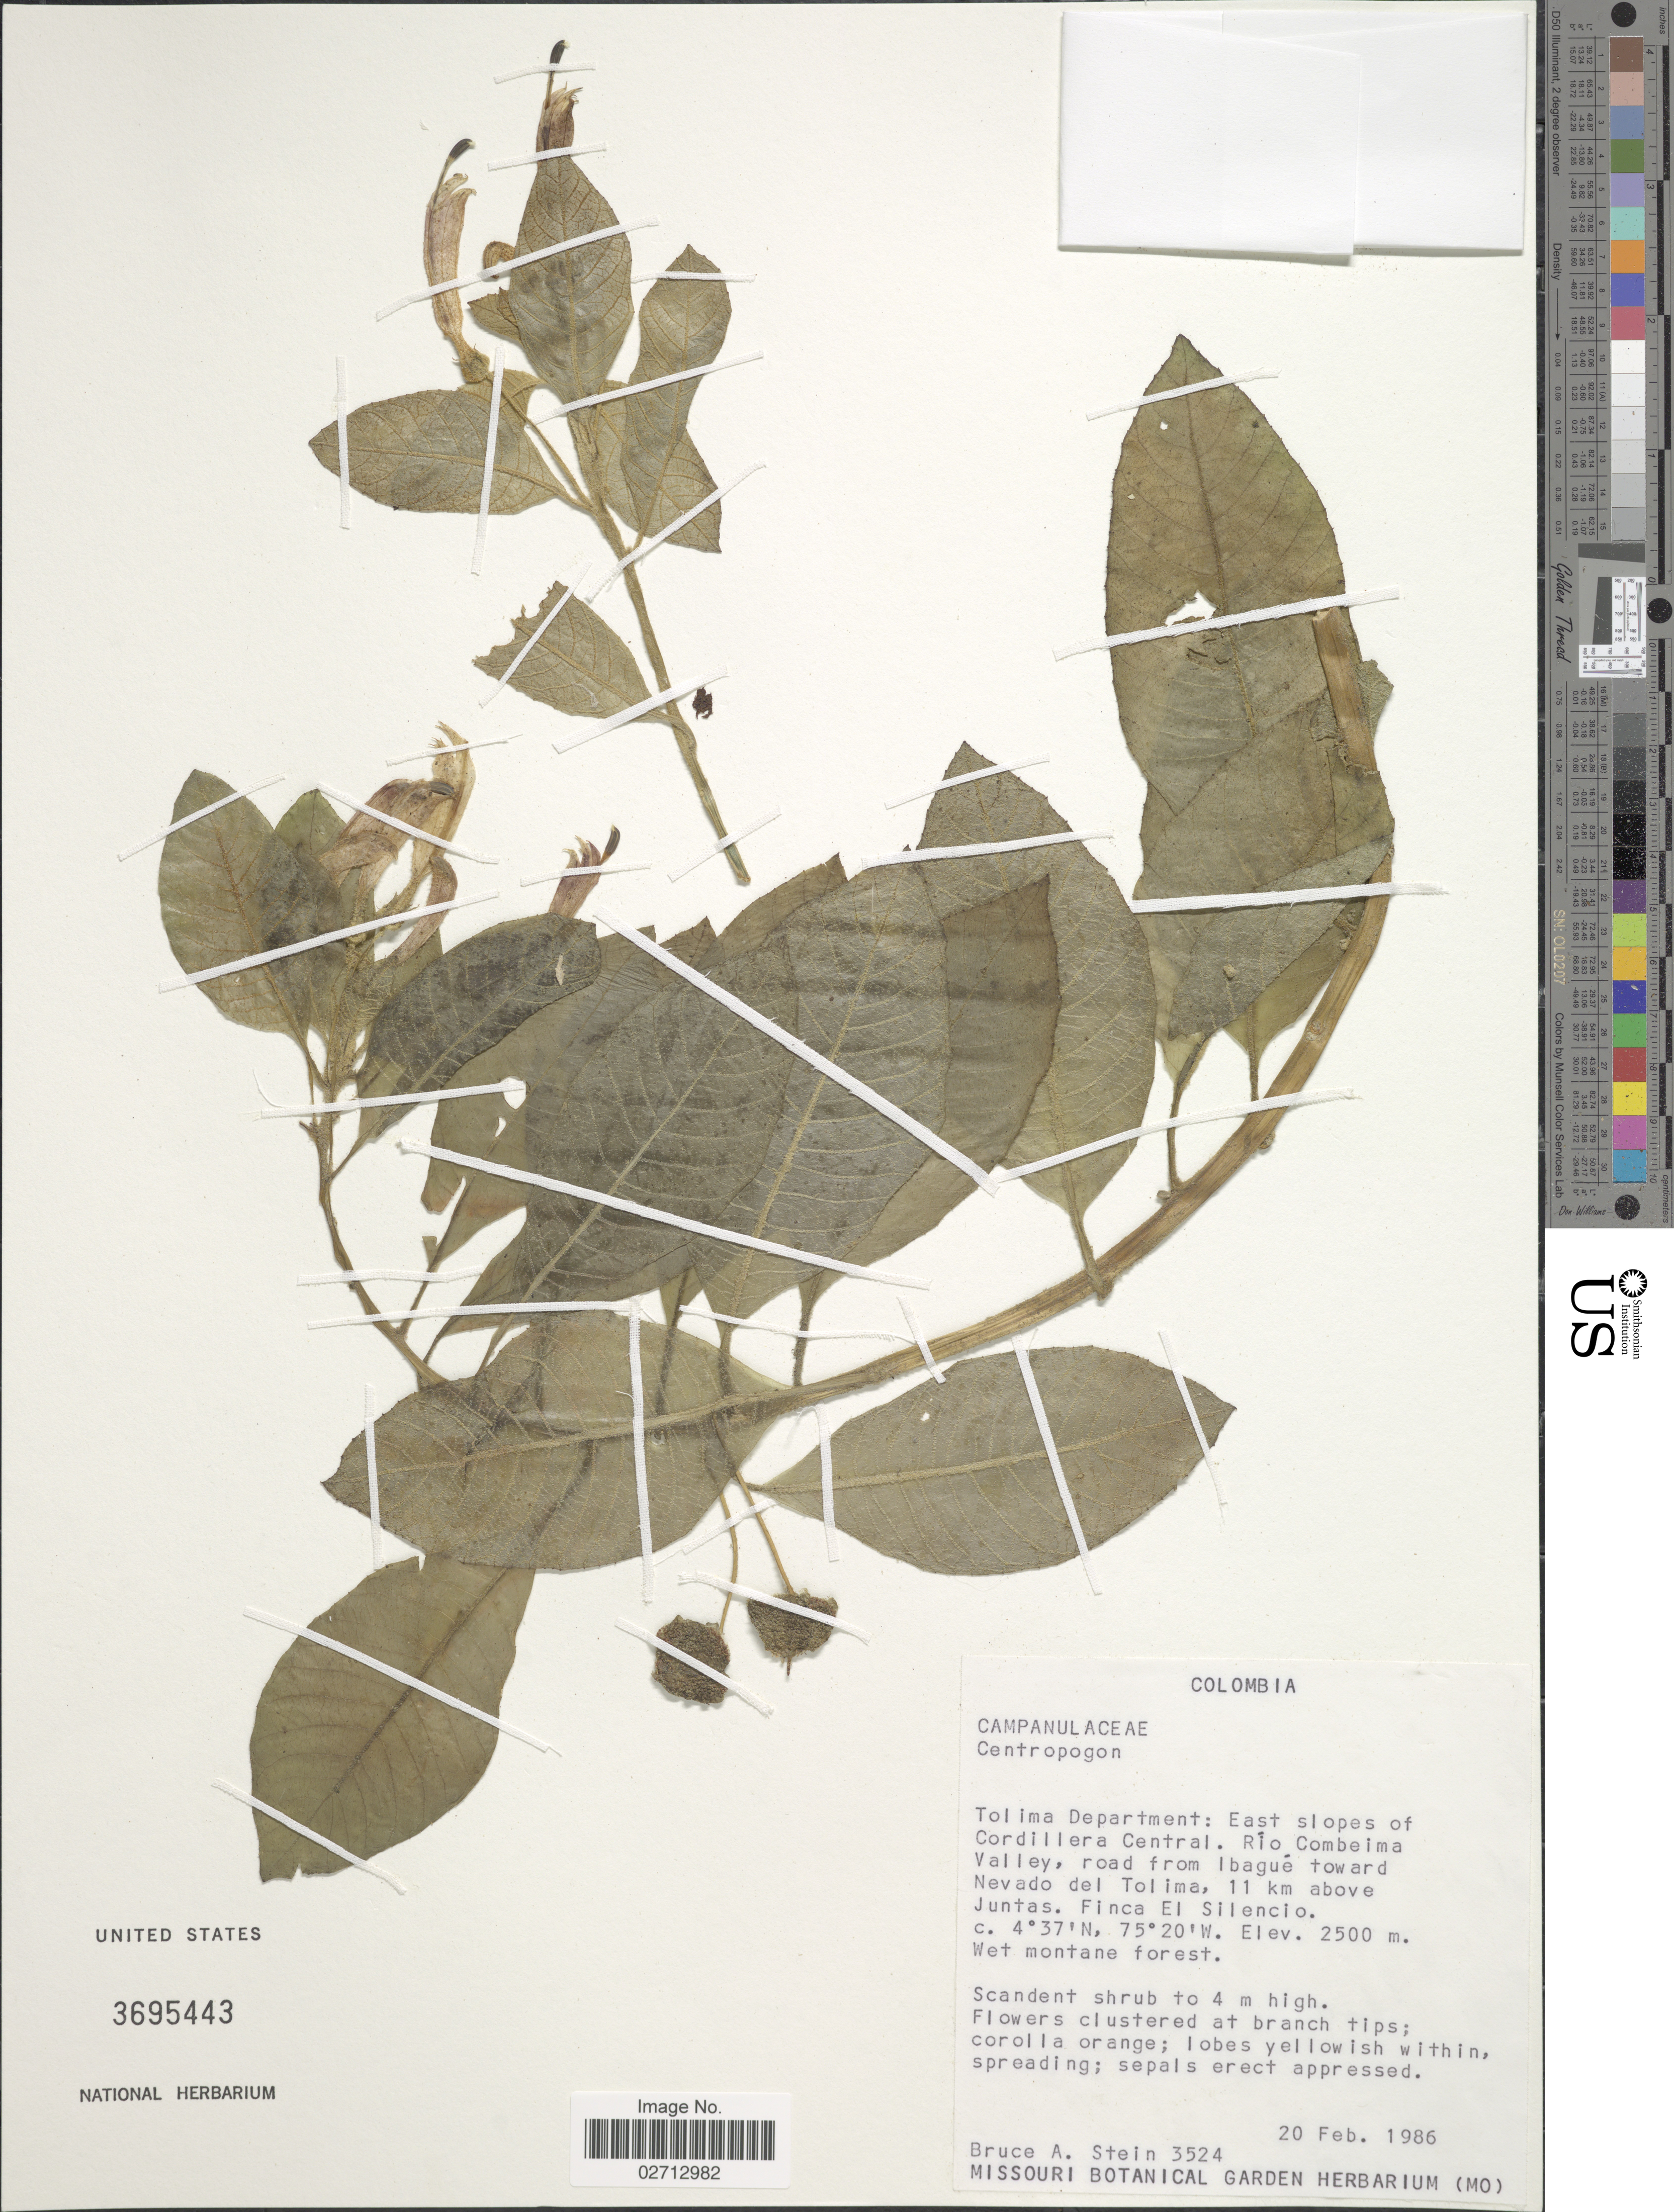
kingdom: Plantae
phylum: Tracheophyta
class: Magnoliopsida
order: Asterales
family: Campanulaceae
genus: Centropogon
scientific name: Centropogon sp.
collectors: B. A. Stein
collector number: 3524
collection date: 1986-02-20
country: Colombia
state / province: Tolima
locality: East slopes of Cordillera Central. Rio Combeima Valley, road from Ibague toward Nevado del Tolima, 11 km above Juntas. Finca El Silencio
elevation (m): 2500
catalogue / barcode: US 3695443